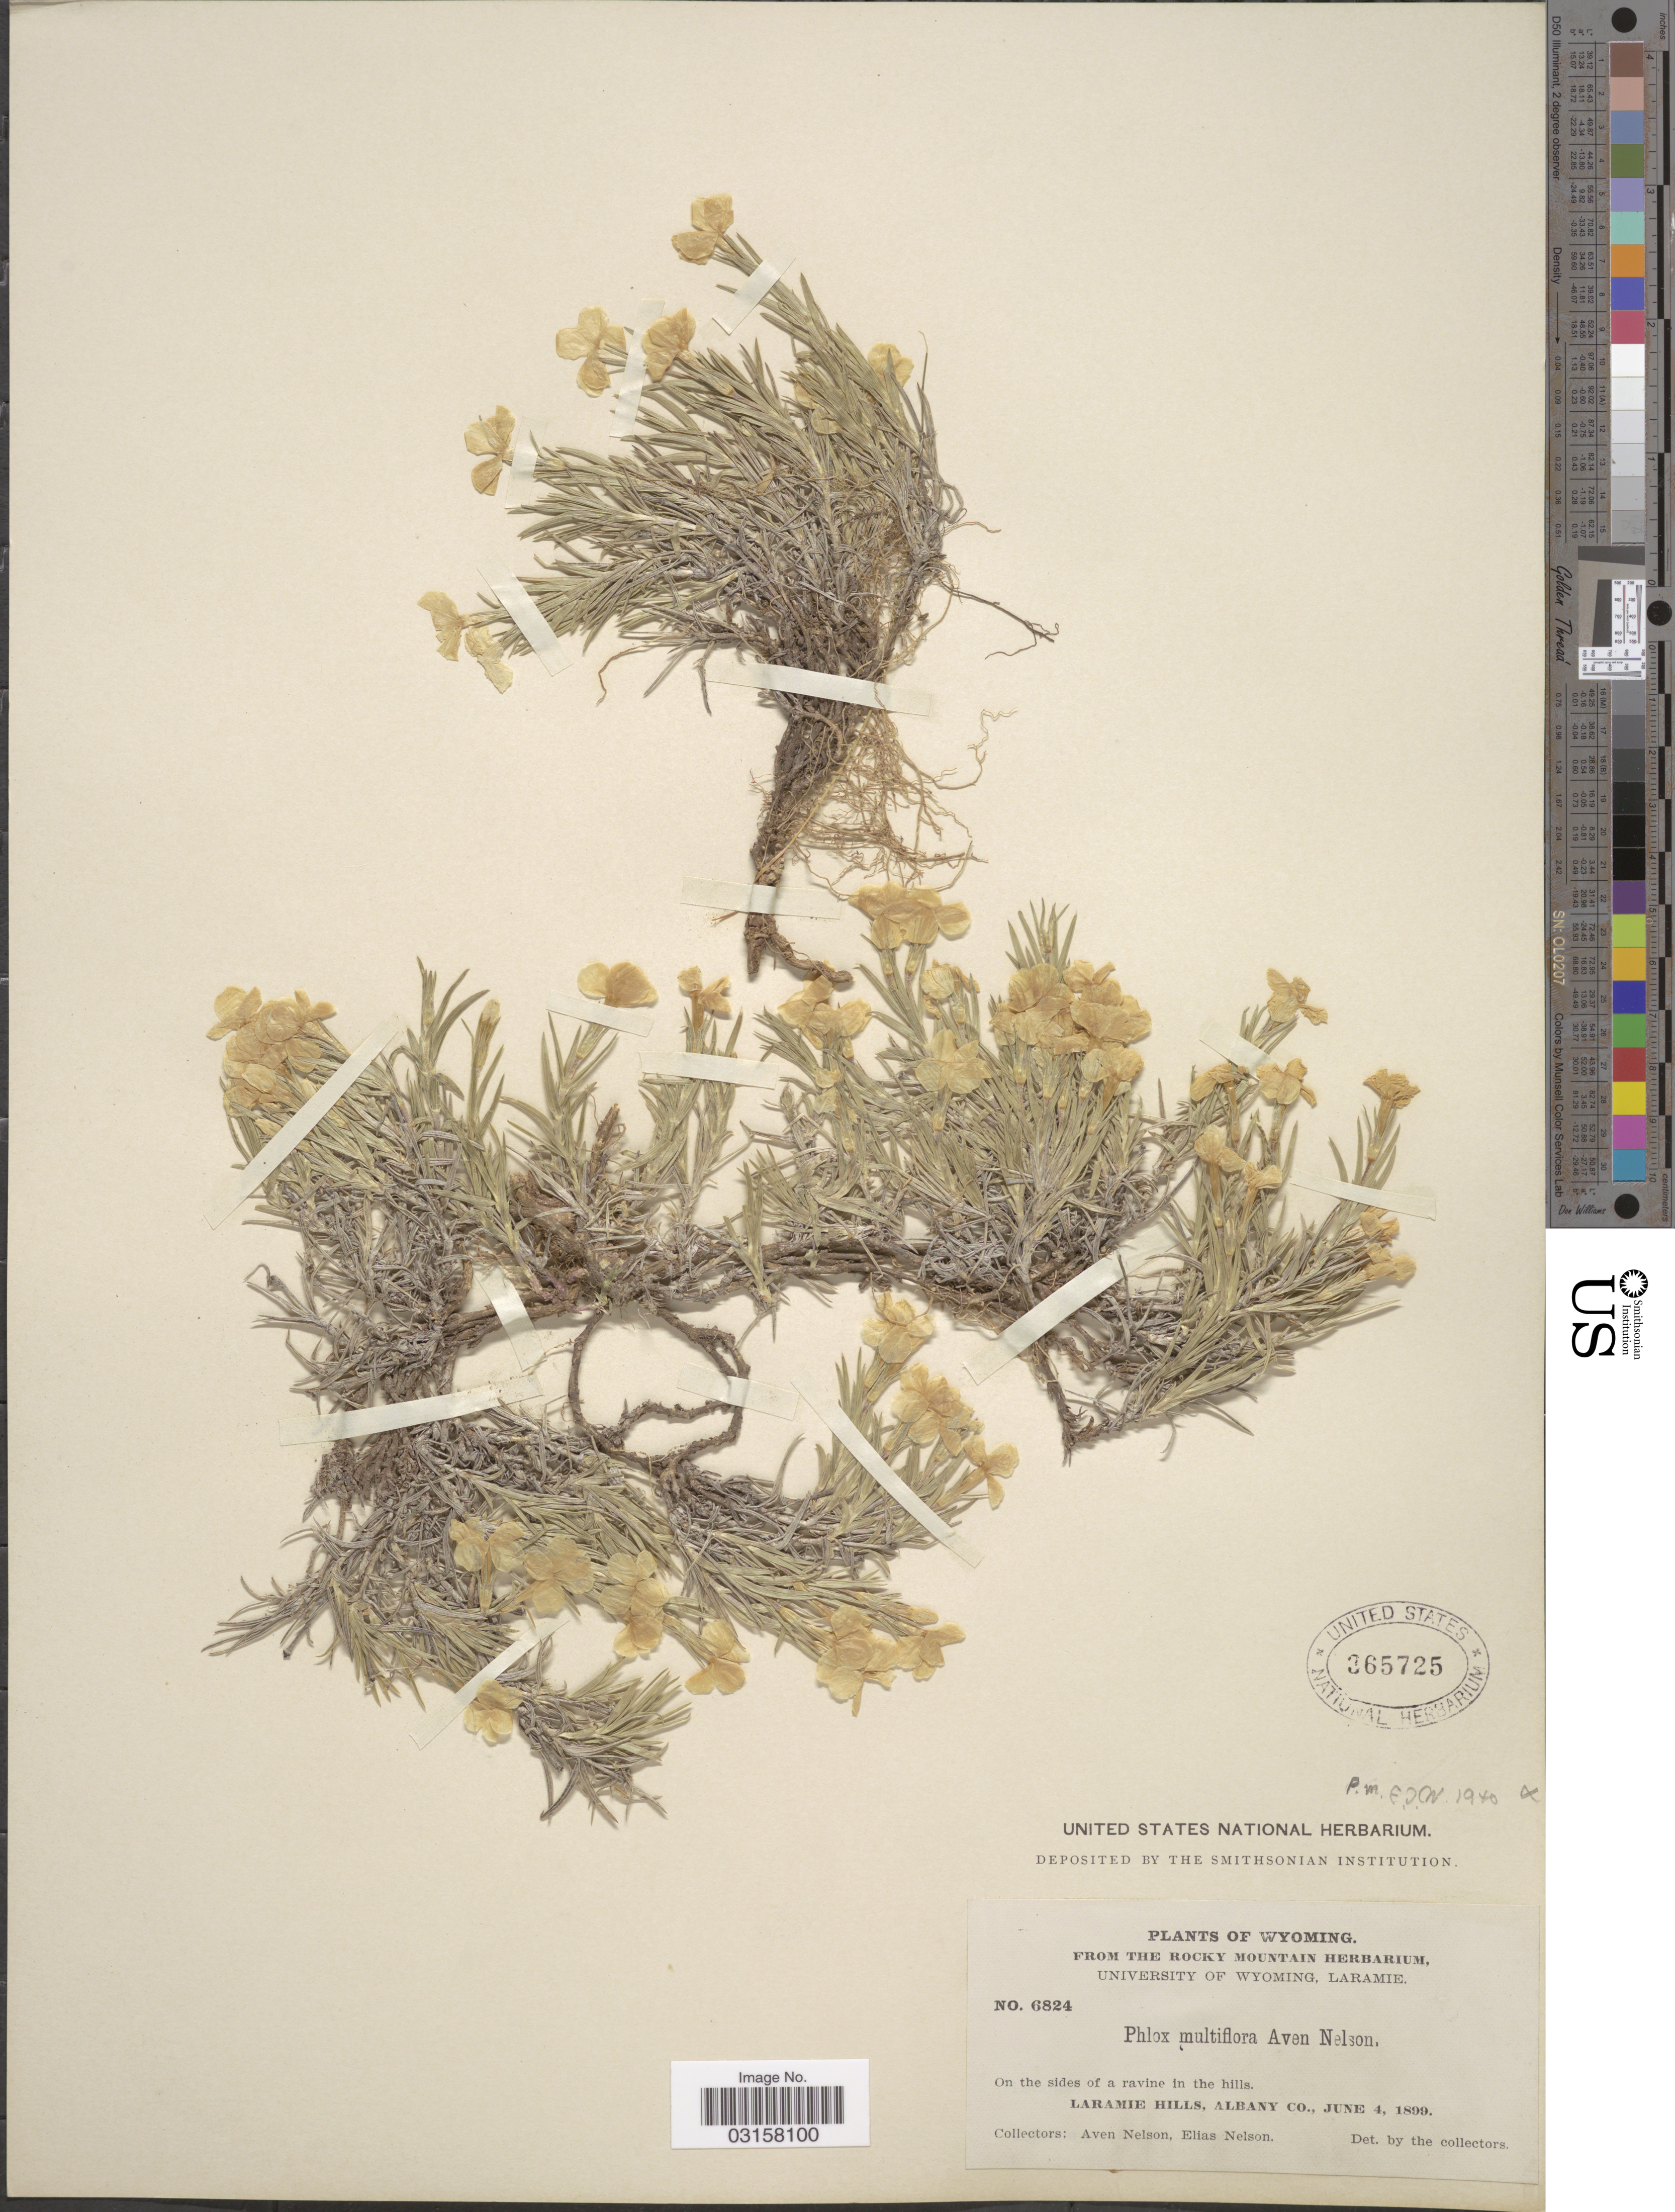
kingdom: Plantae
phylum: Tracheophyta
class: Magnoliopsida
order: Ericales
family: Polemoniaceae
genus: Phlox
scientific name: Phlox multiflora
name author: A. Nelson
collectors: A. Nelson & E. Nelson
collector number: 6824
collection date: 1899-06-04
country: United States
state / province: Wyoming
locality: Laramie Hills, Albany Co.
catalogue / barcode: US 365725